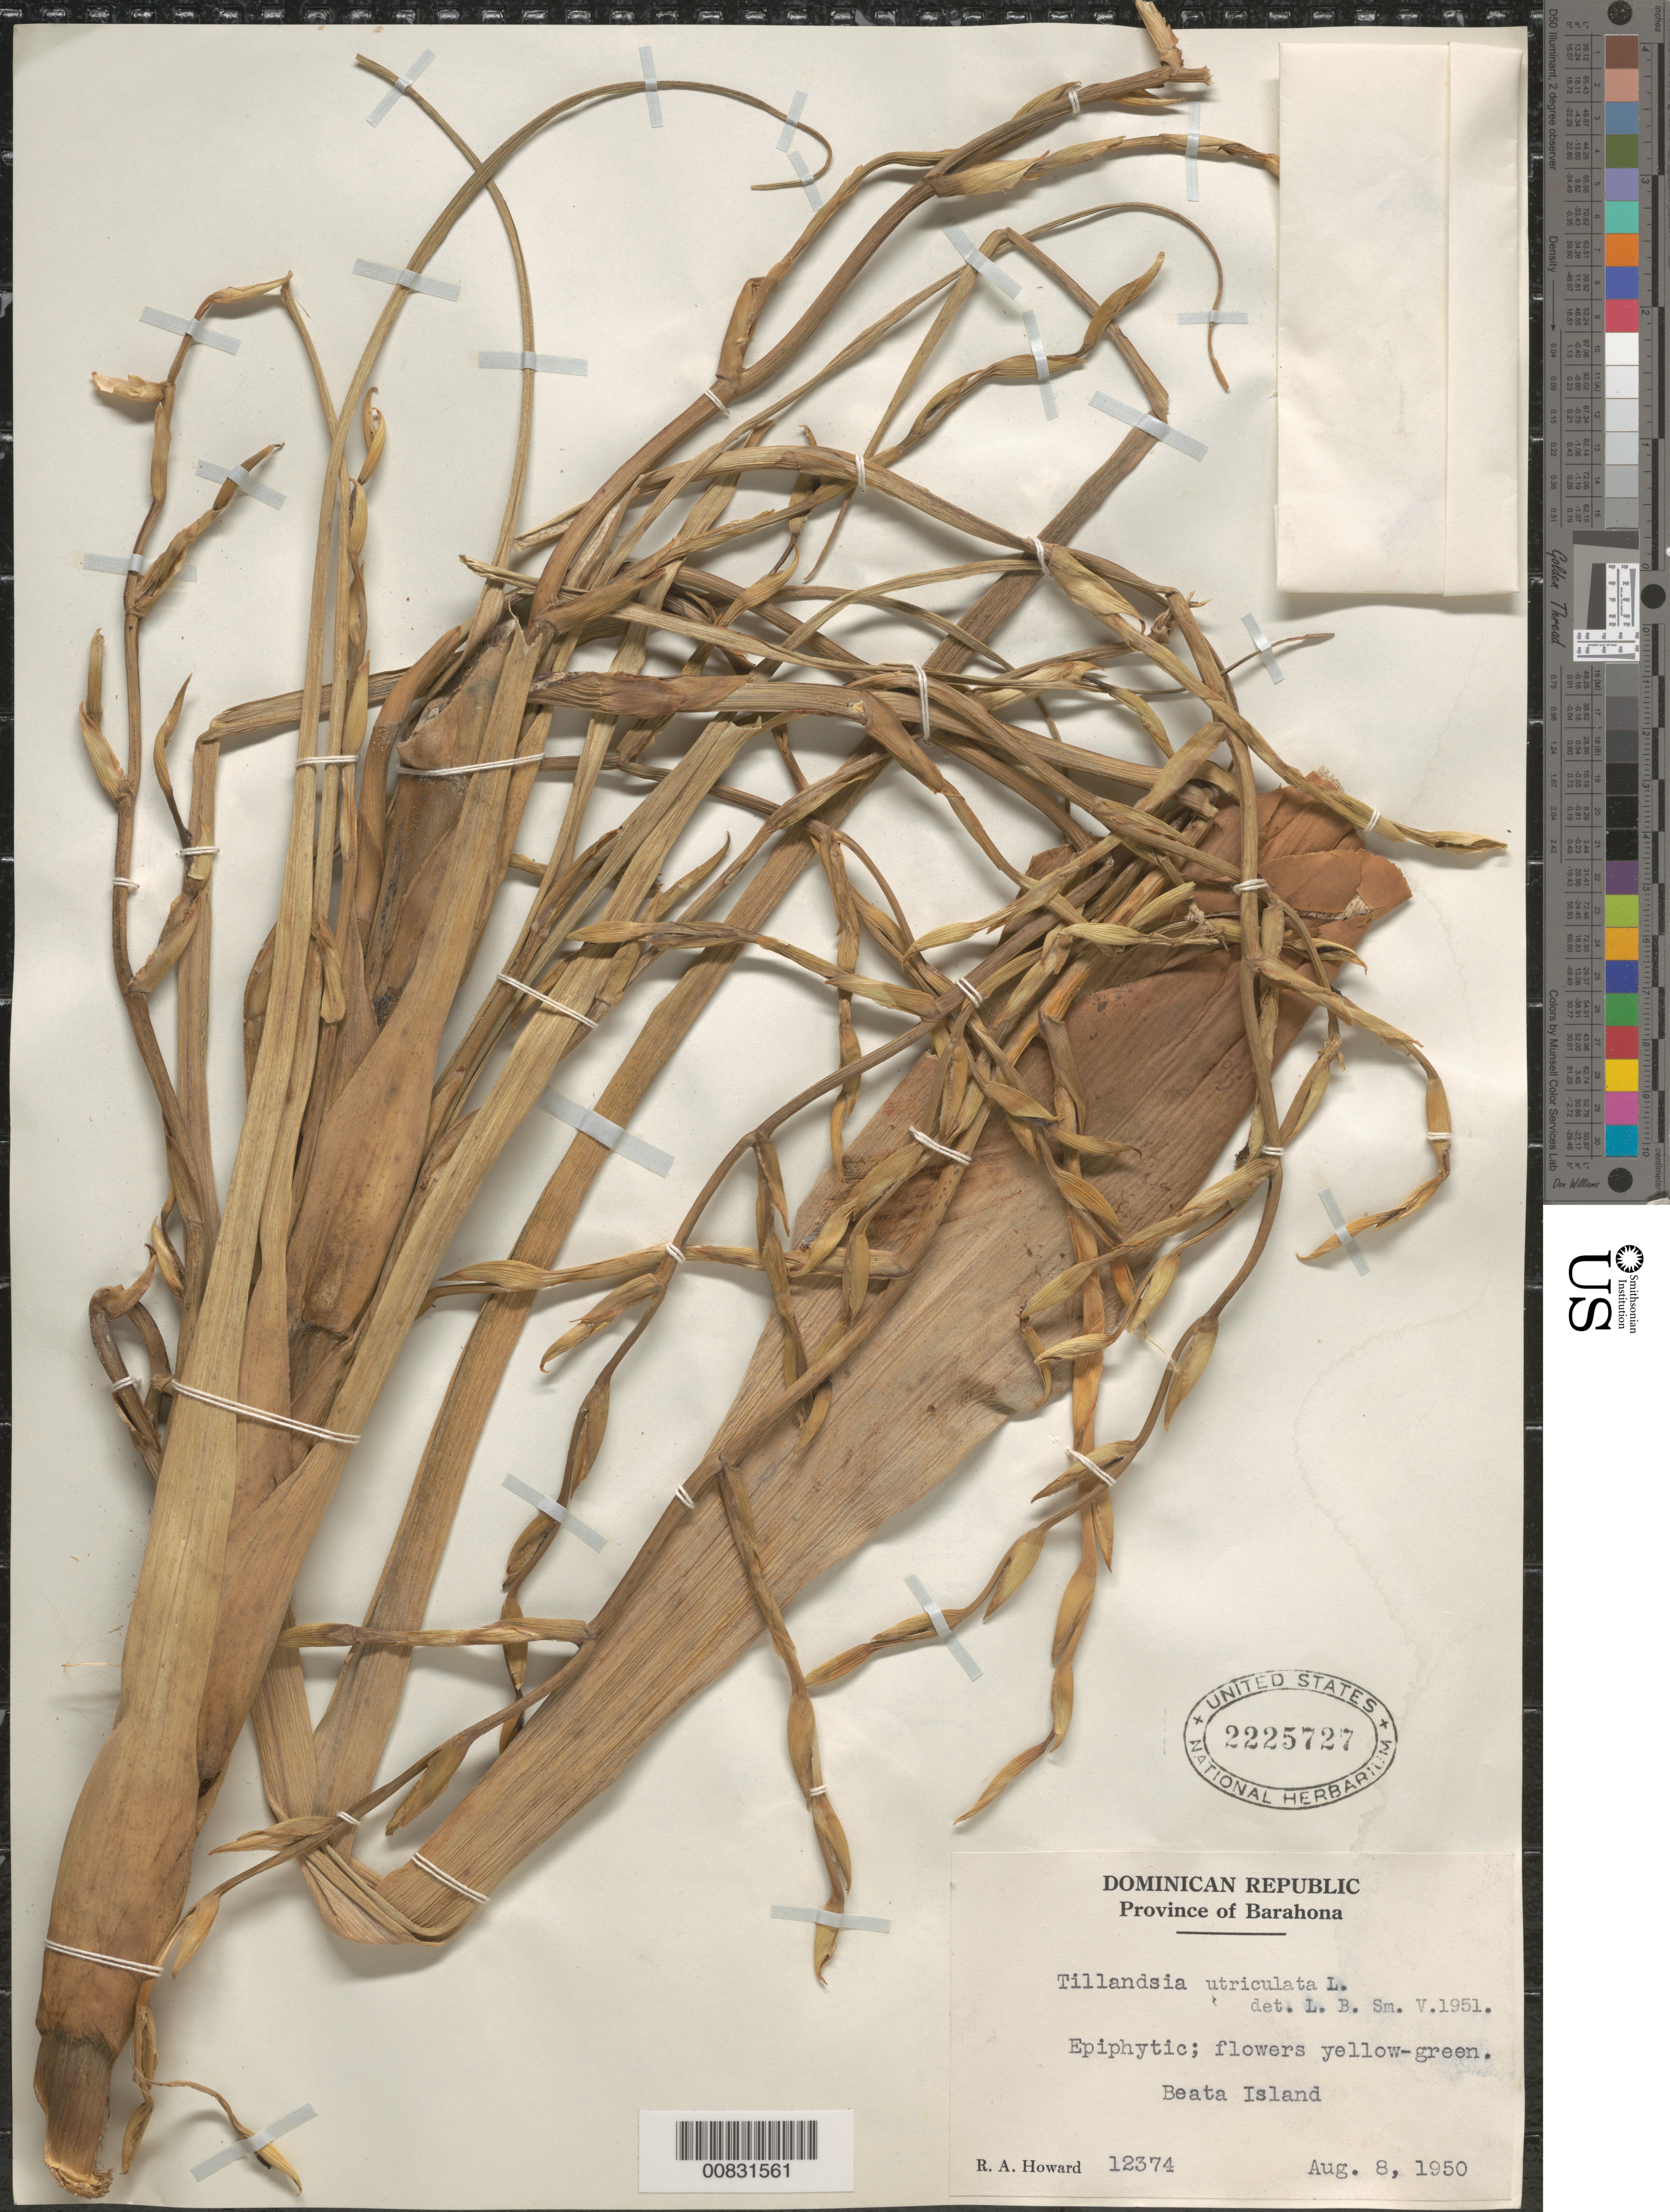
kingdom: Plantae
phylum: Tracheophyta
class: Liliopsida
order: Poales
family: Bromeliaceae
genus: Tillandsia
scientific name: Tillandsia utriculata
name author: L.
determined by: Smith, Lyman B., (US), NMNH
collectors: R. A. Howard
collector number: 12374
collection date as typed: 08 Aug 1950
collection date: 1950-08-08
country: Dominican Republic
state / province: Barahona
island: Isla Beata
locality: Beata Island.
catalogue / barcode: US 2225727